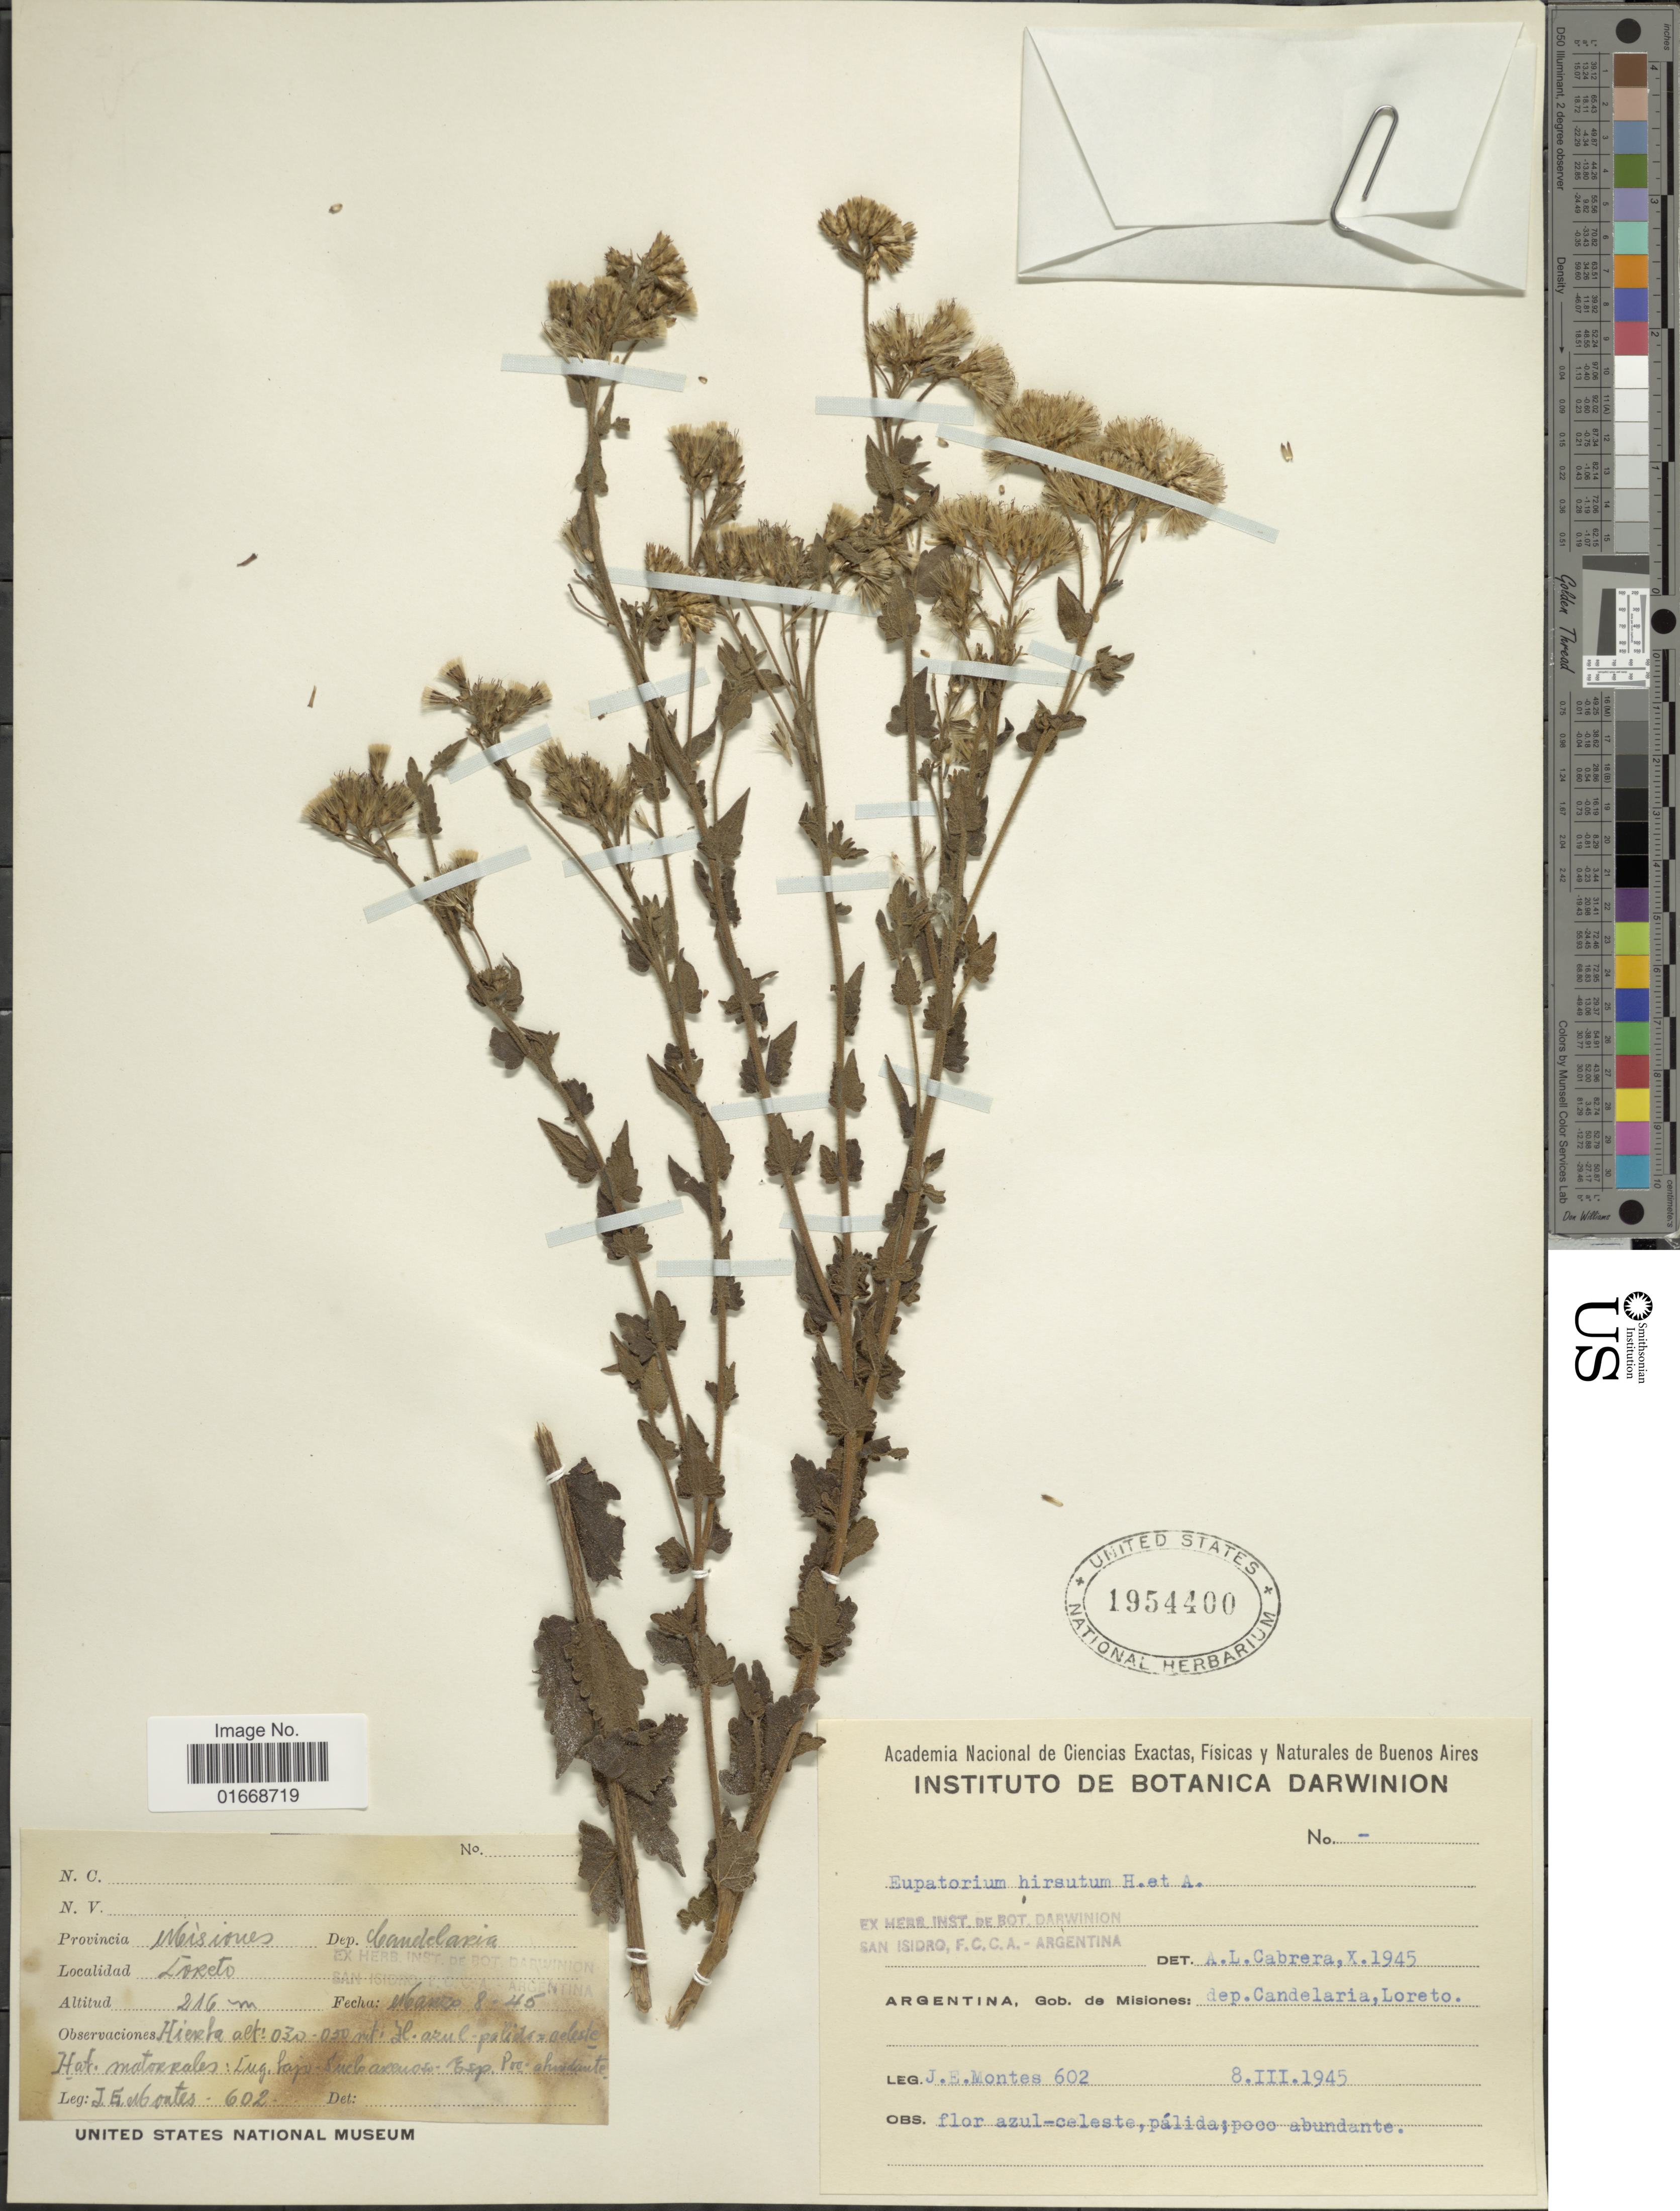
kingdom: Plantae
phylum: Tracheophyta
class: Magnoliopsida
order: Asterales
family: Asteraceae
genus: Chromolaena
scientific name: Chromolaena hirsuta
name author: (Hook. & Arn.) R.M. King & H. Rob.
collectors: J. E. Montes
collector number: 602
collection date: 1945-03-08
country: Argentina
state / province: Misiones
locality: Gob. de Misiones: dep. Candelaria, Loreto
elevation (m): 30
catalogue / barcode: US 1954400